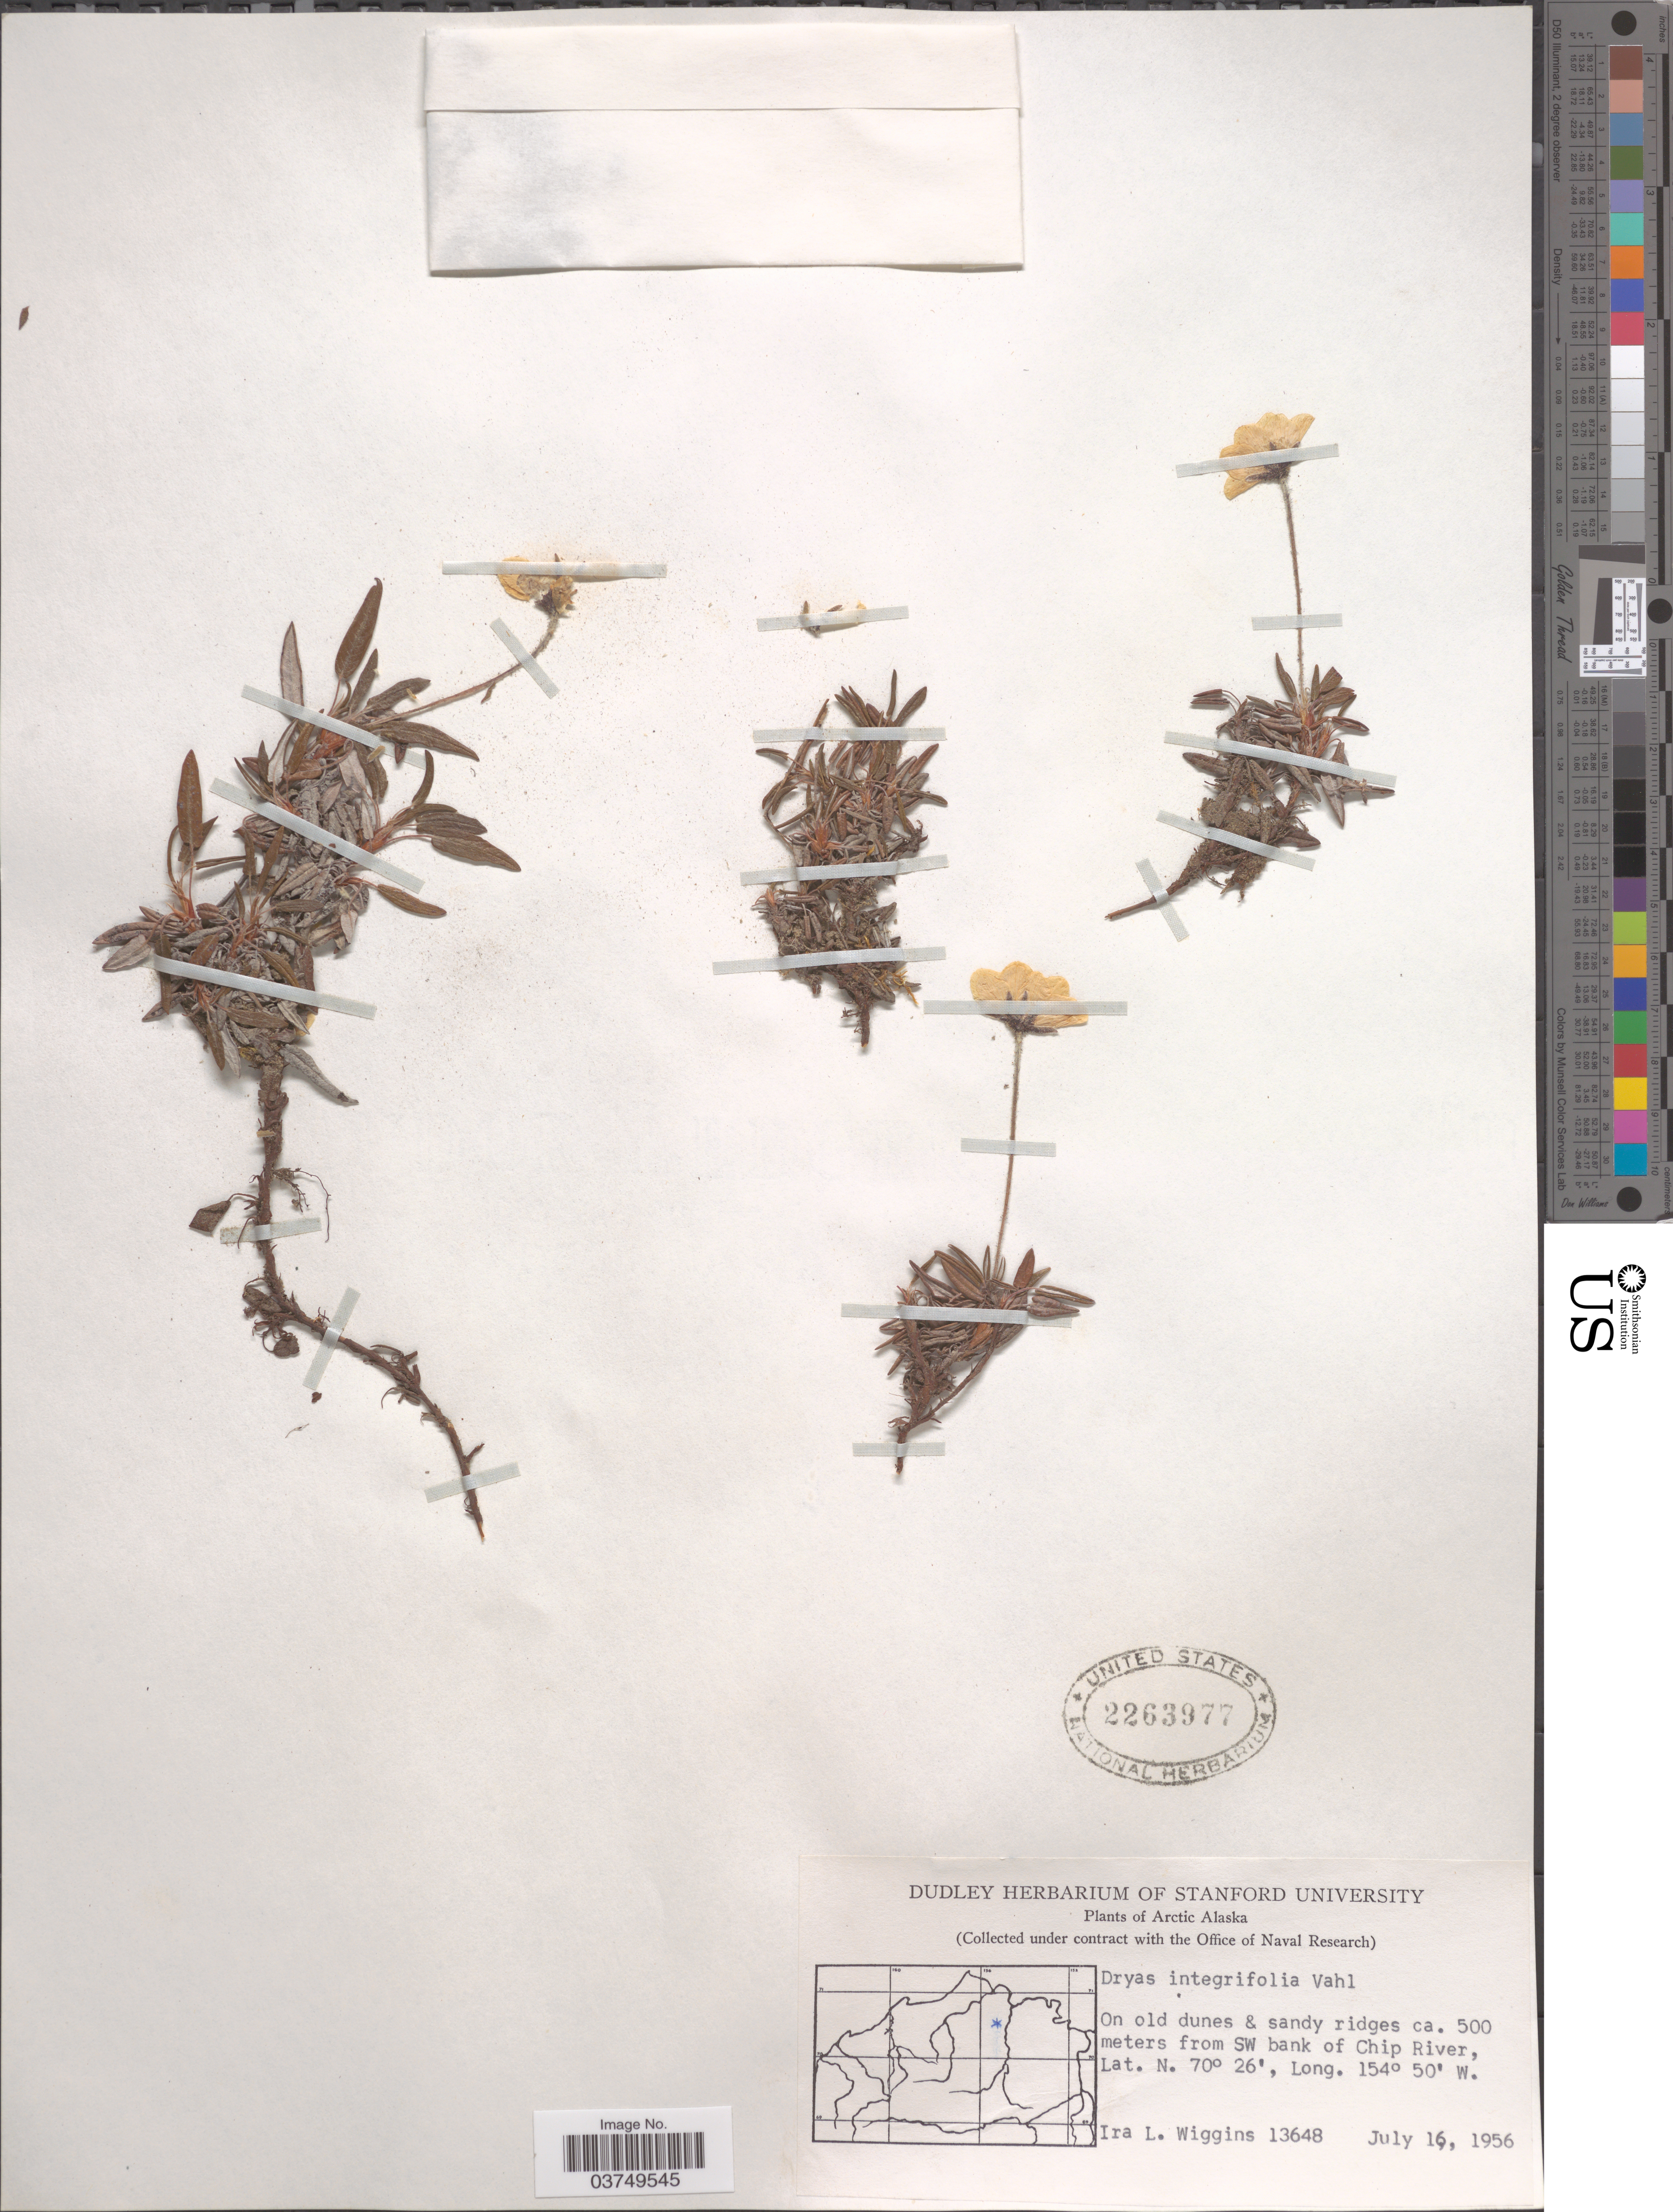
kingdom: Plantae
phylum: Tracheophyta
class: Magnoliopsida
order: Rosales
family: Rosaceae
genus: Dryas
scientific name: Dryas integrifolia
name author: Vahl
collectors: I. L. Wiggins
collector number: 13648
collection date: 1956-07-16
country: United States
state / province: Alaska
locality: Arctic Alaska. On old dunes & sandy ridges from SW bank of Chip River.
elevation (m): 500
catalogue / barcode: US 2263977